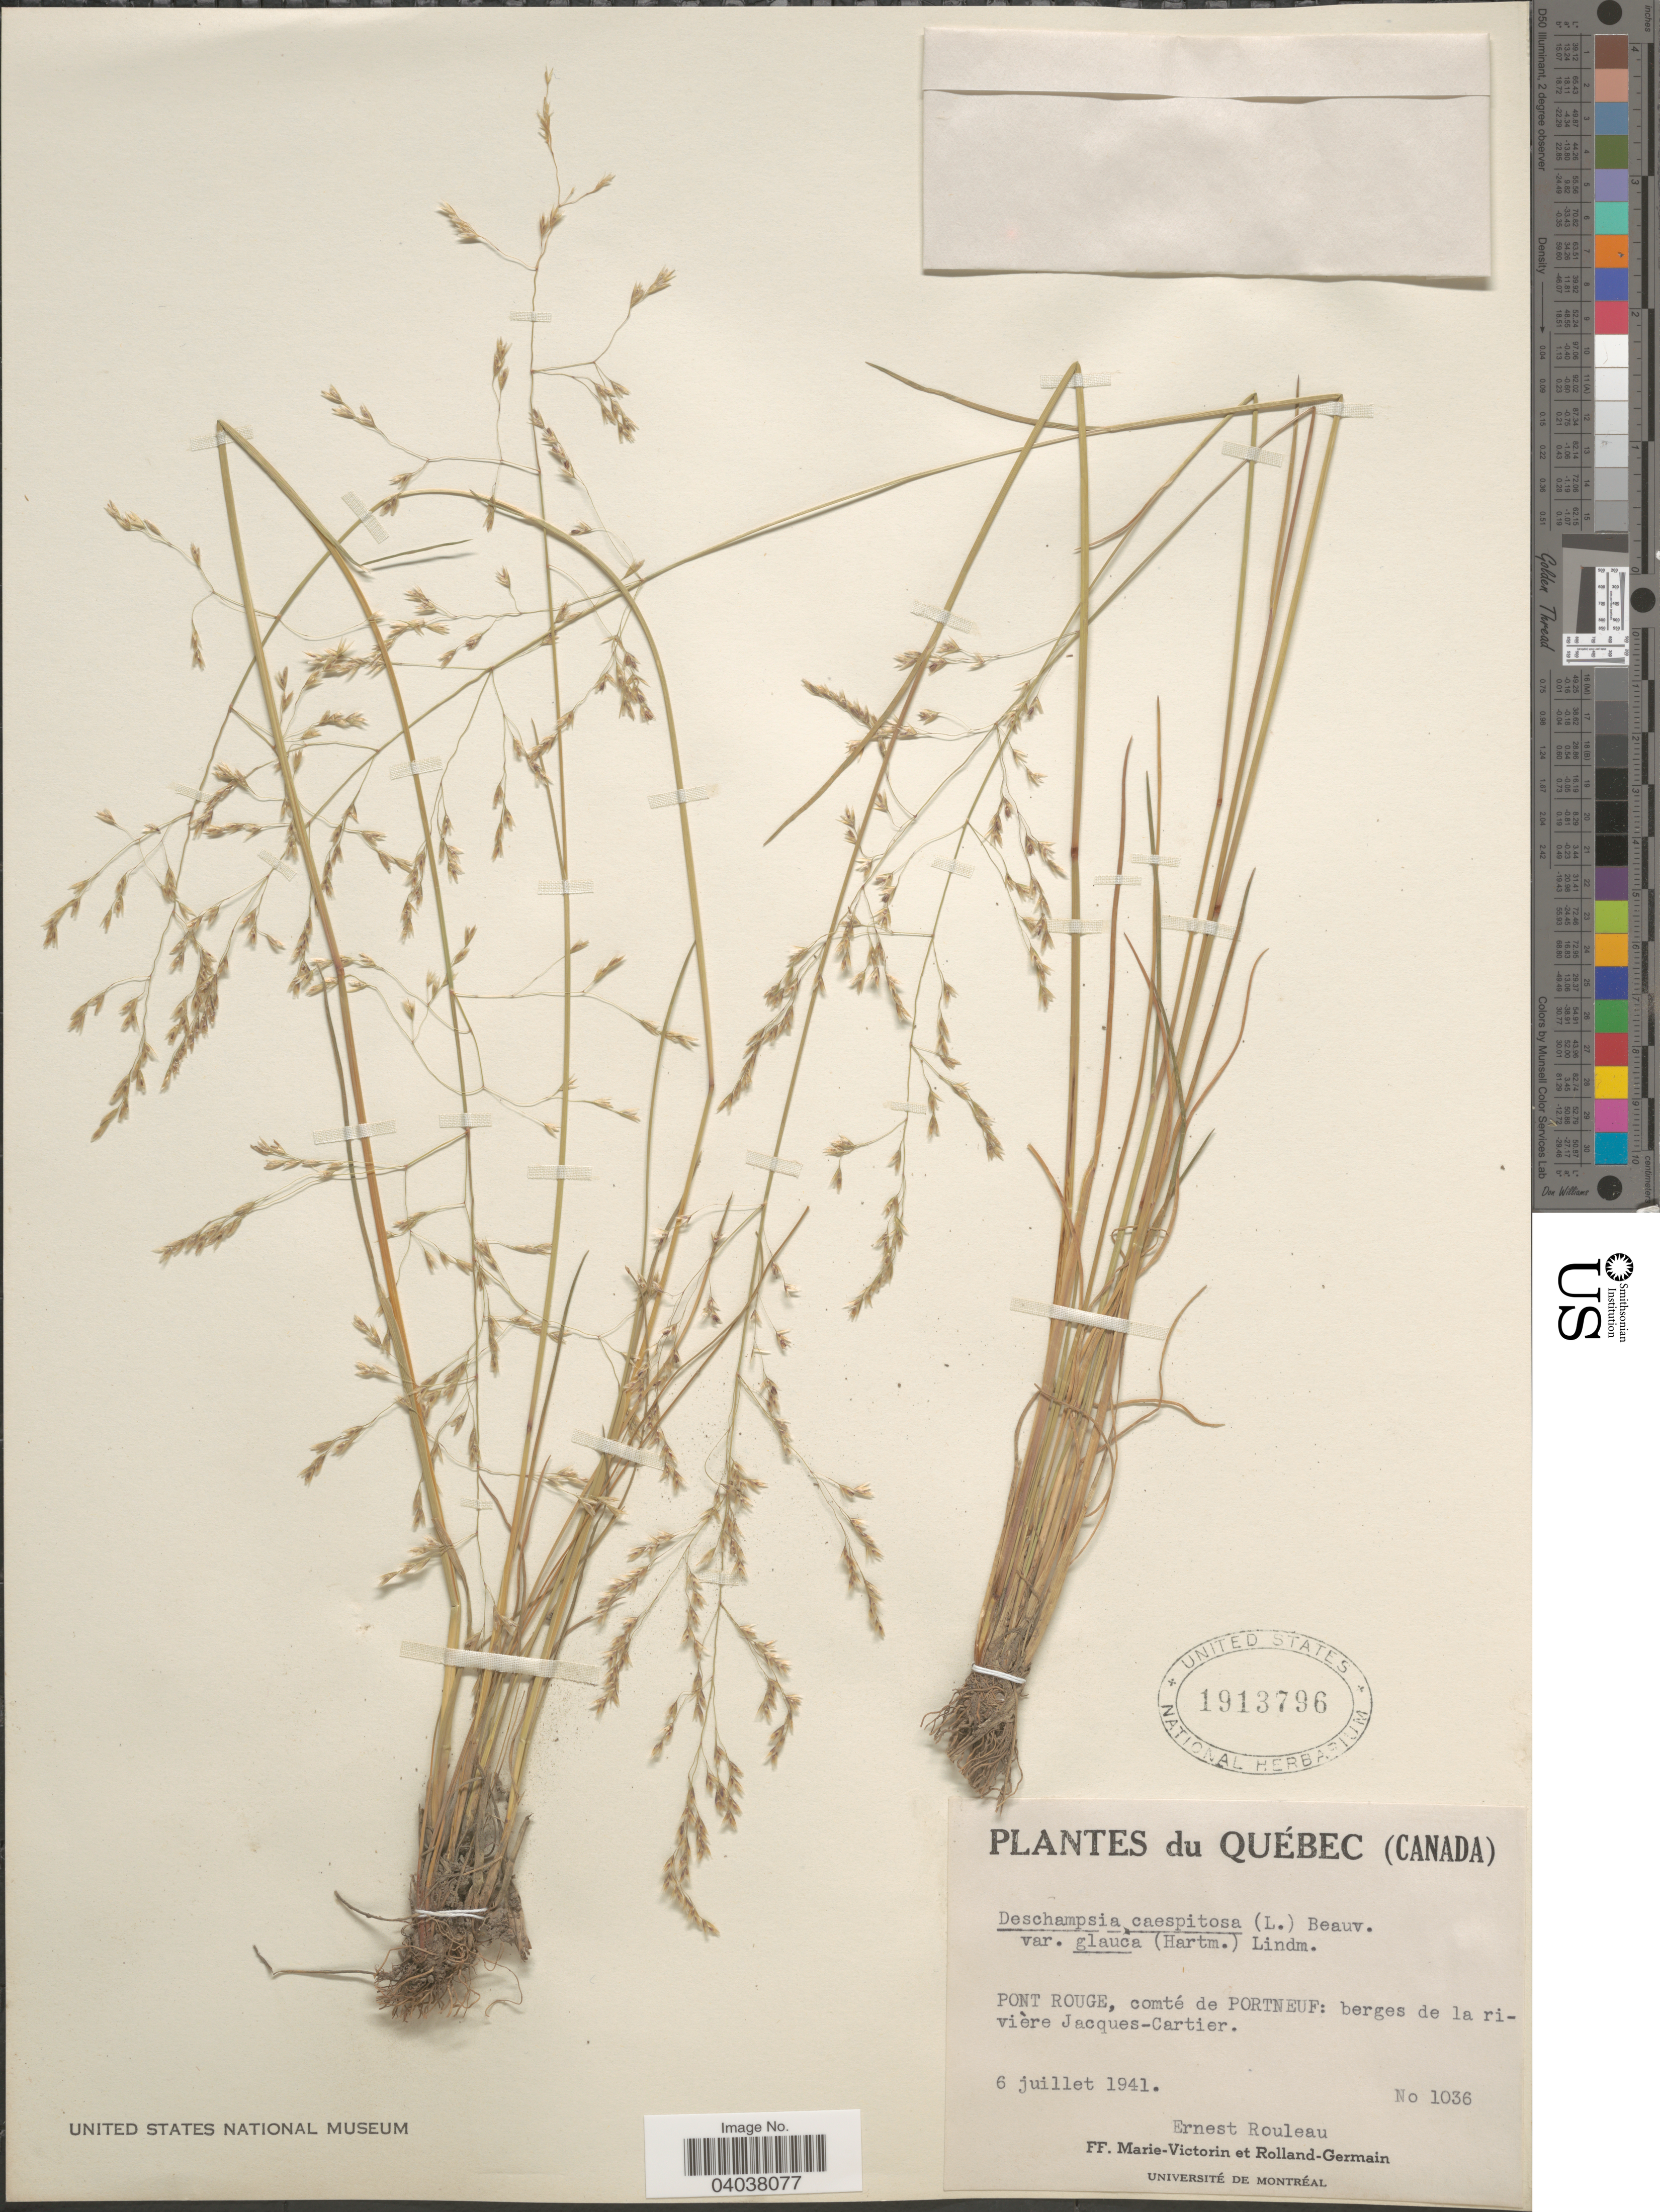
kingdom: Plantae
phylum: Tracheophyta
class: Liliopsida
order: Poales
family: Poaceae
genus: Deschampsia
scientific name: Deschampsia cespitosa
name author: (L.) P. Beauv.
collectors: J. Rouleau, F. Marie-Victorin & Rolland-Germain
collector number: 1036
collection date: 1941-07-06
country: Canada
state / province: Quebec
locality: Pont Rouge, comté de Portneuf: berges de la rivière Jacques-Cartier.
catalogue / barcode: US 1913796